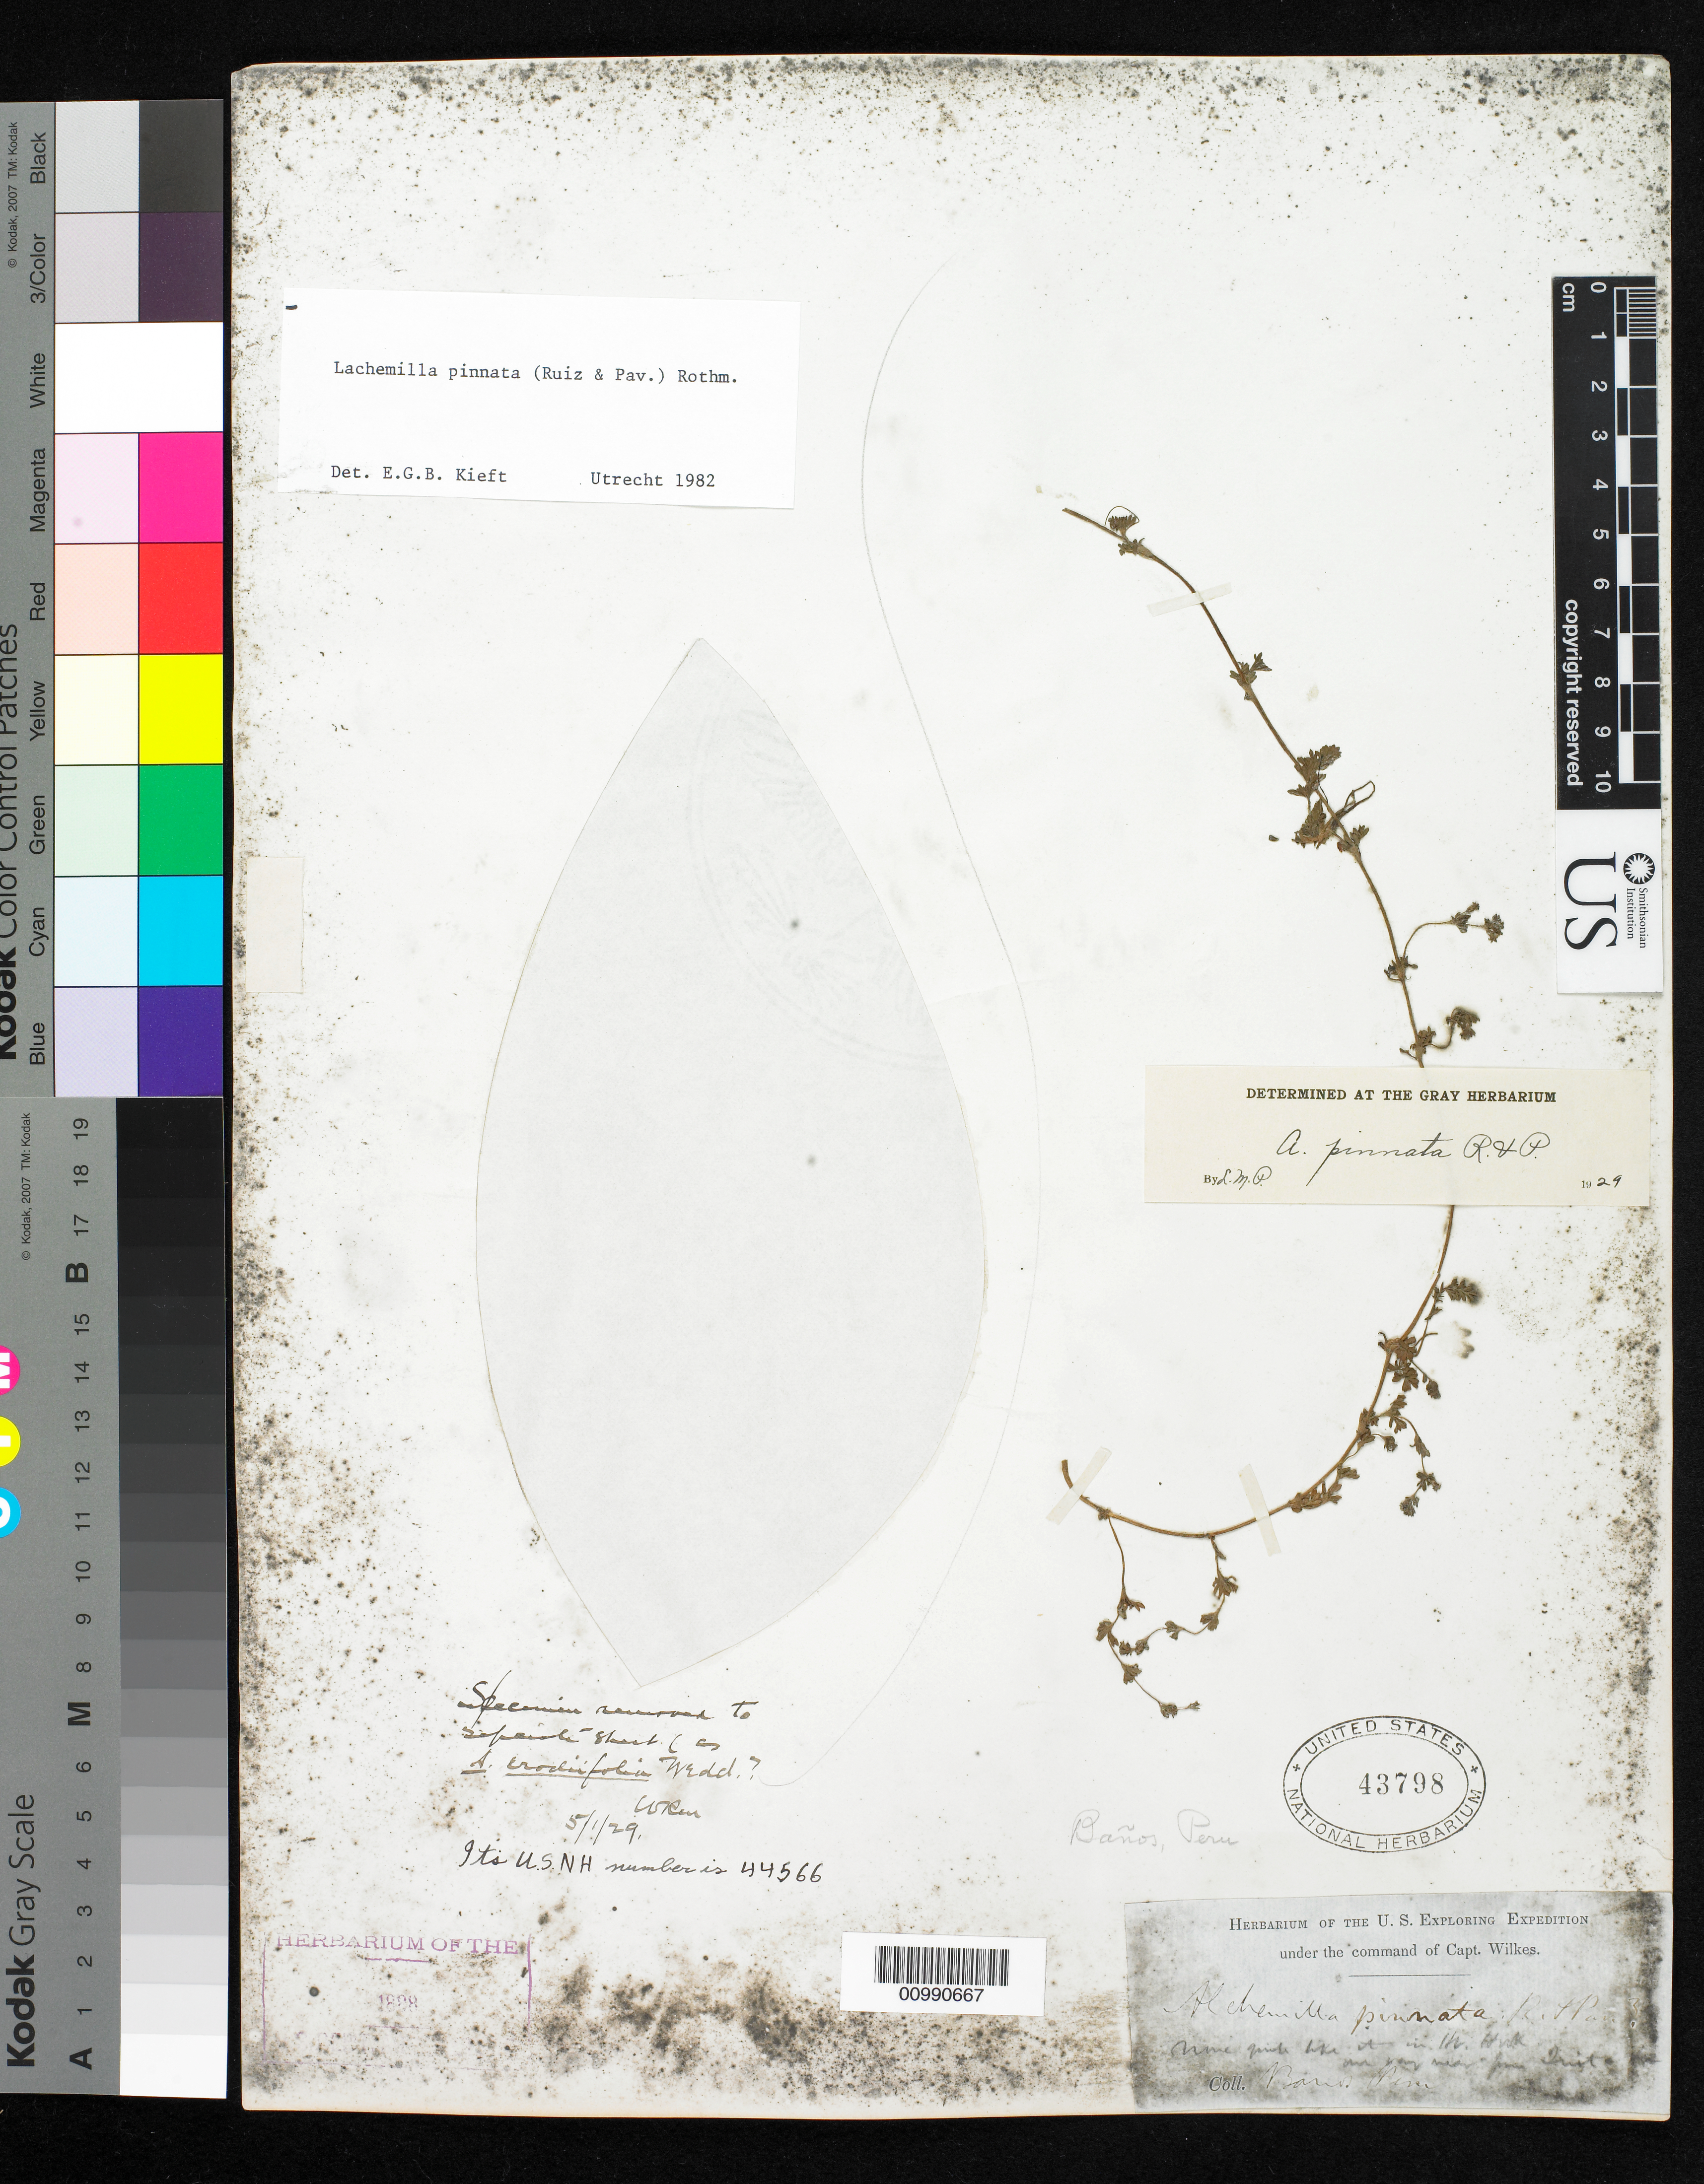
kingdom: Plantae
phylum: Tracheophyta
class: Magnoliopsida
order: Rosales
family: Rosaceae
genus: Lachemilla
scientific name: Lachemilla pinnata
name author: (Ruiz & Pav.) Rothm.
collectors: Wilkes Explor. Exped.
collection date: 1838/1842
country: Peru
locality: Banos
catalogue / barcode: US 43798